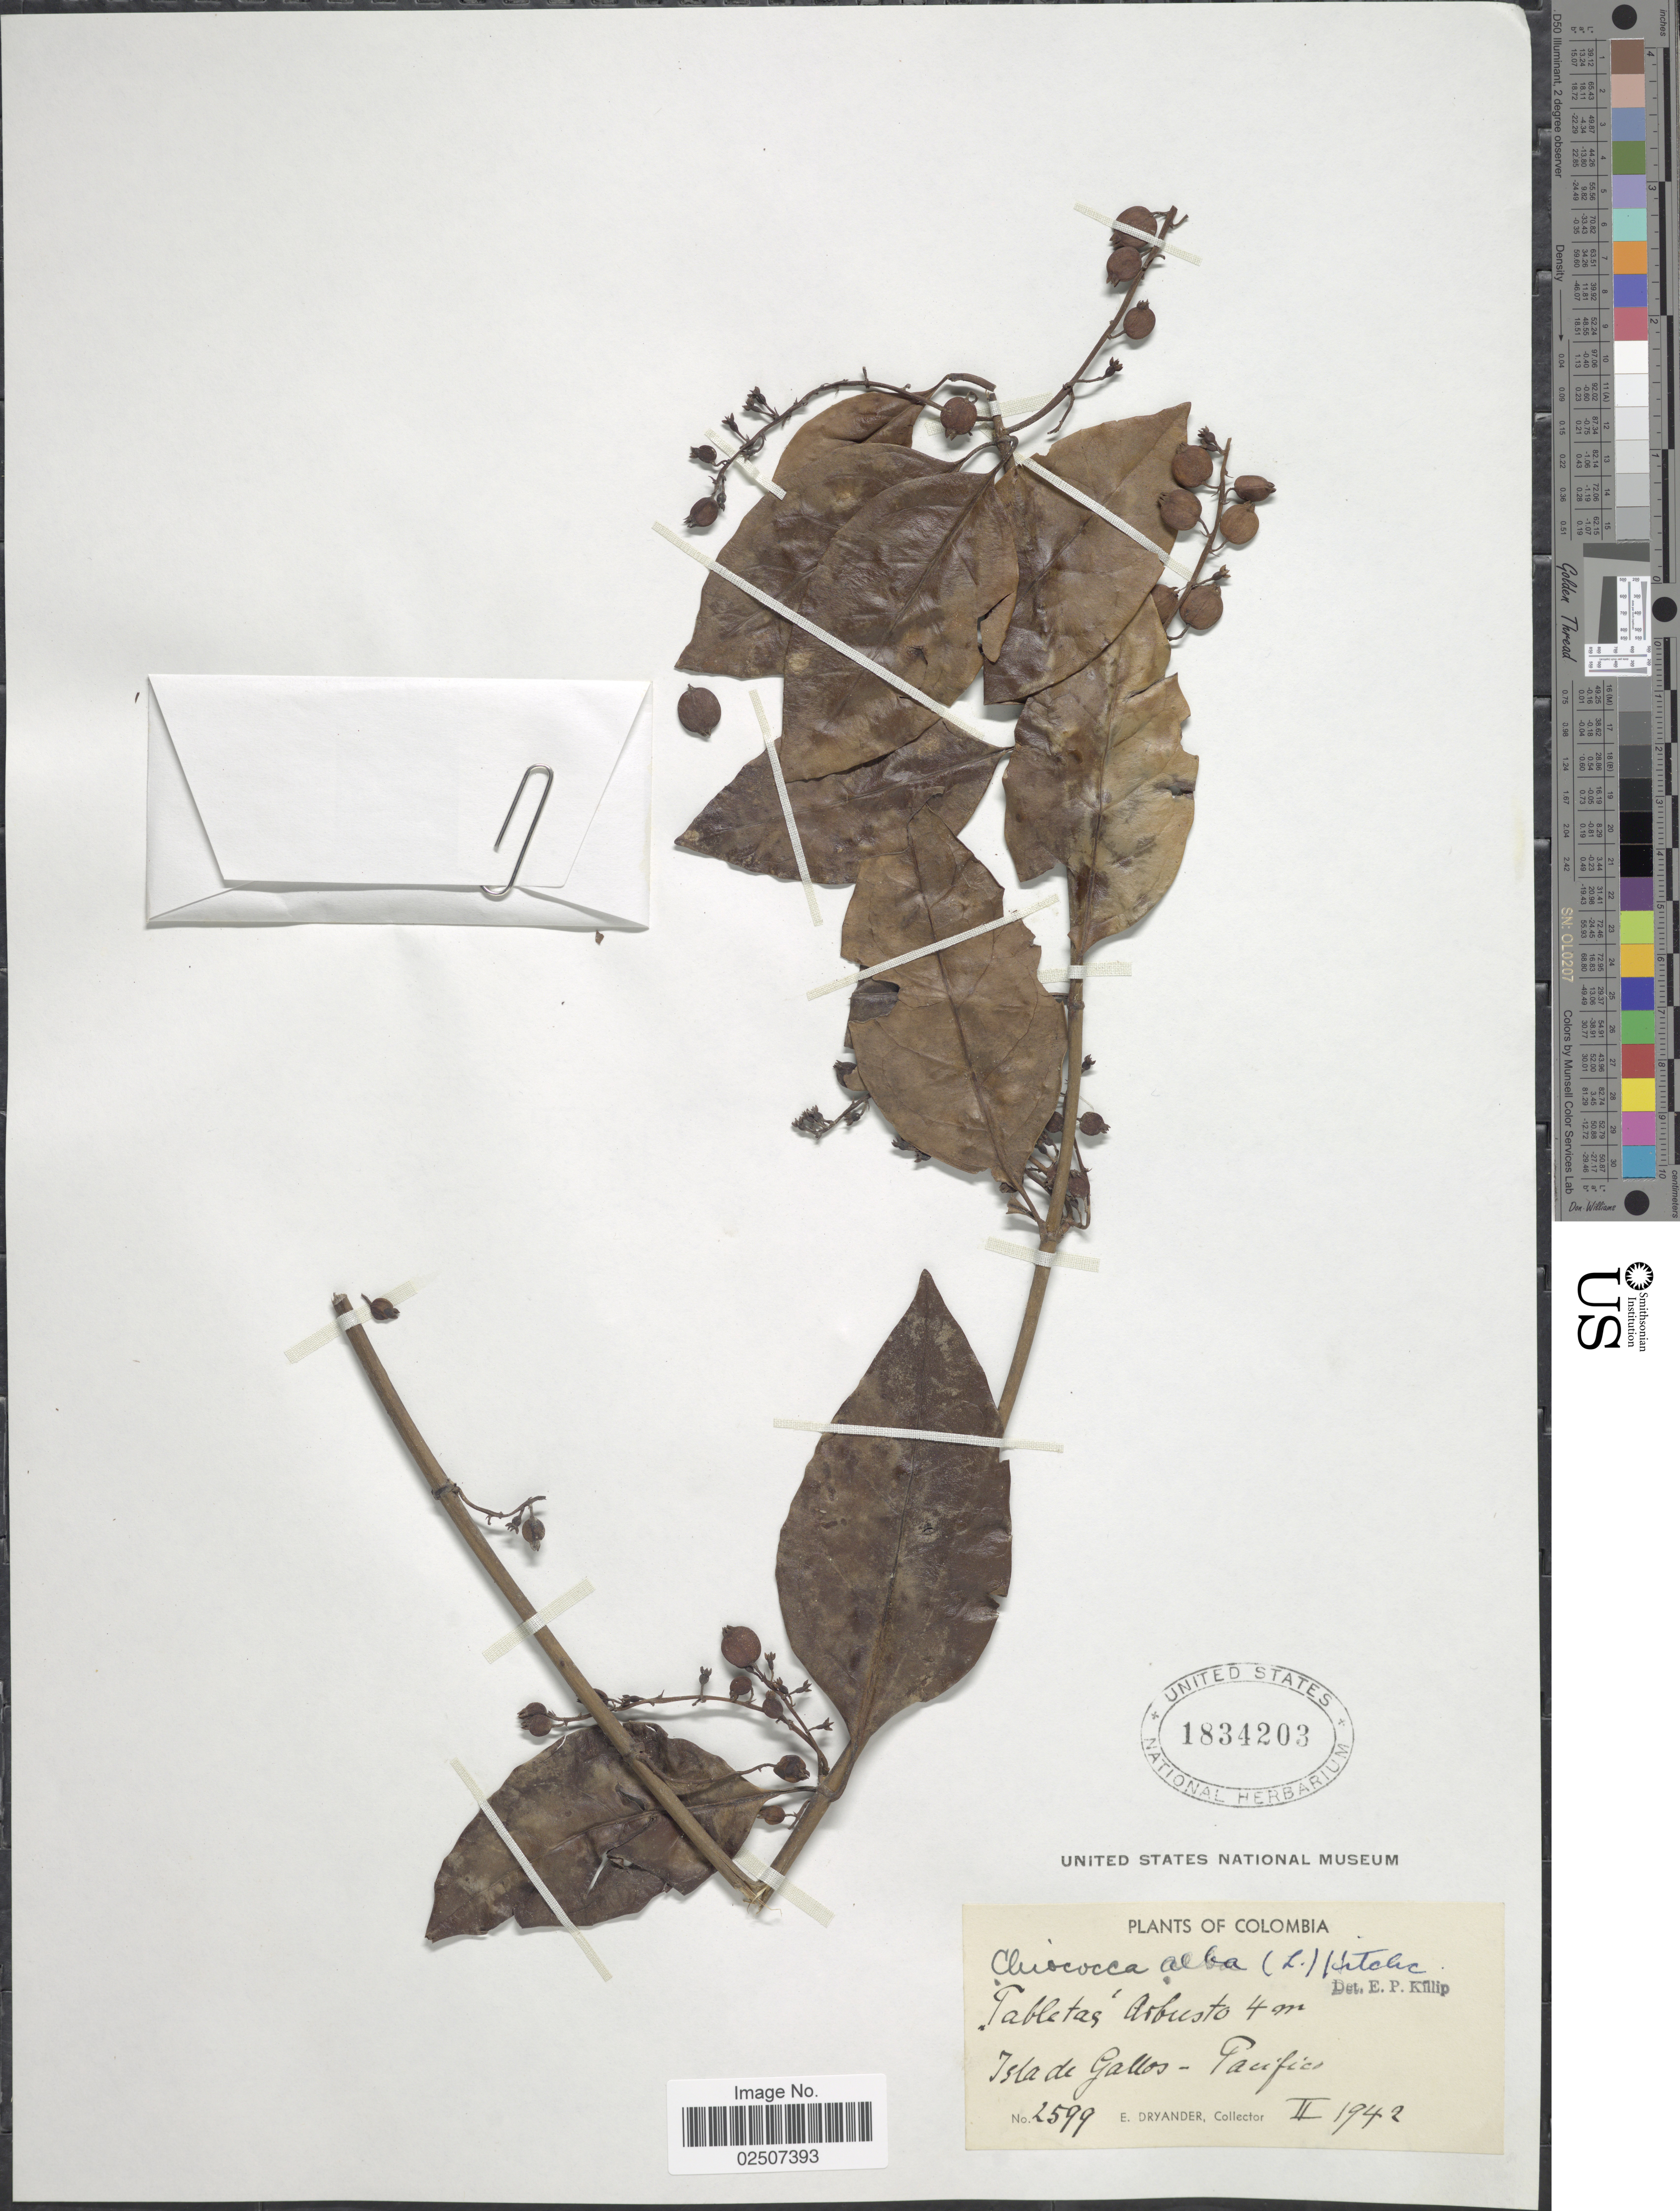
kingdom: Plantae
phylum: Tracheophyta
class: Magnoliopsida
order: Gentianales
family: Rubiaceae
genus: Chiococca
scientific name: Chiococca alba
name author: (L.) Hitchc.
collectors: E. Dryander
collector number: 2599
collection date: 1942-02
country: Colombia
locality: Isla de Gallos - Pacifico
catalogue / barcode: US 1834203